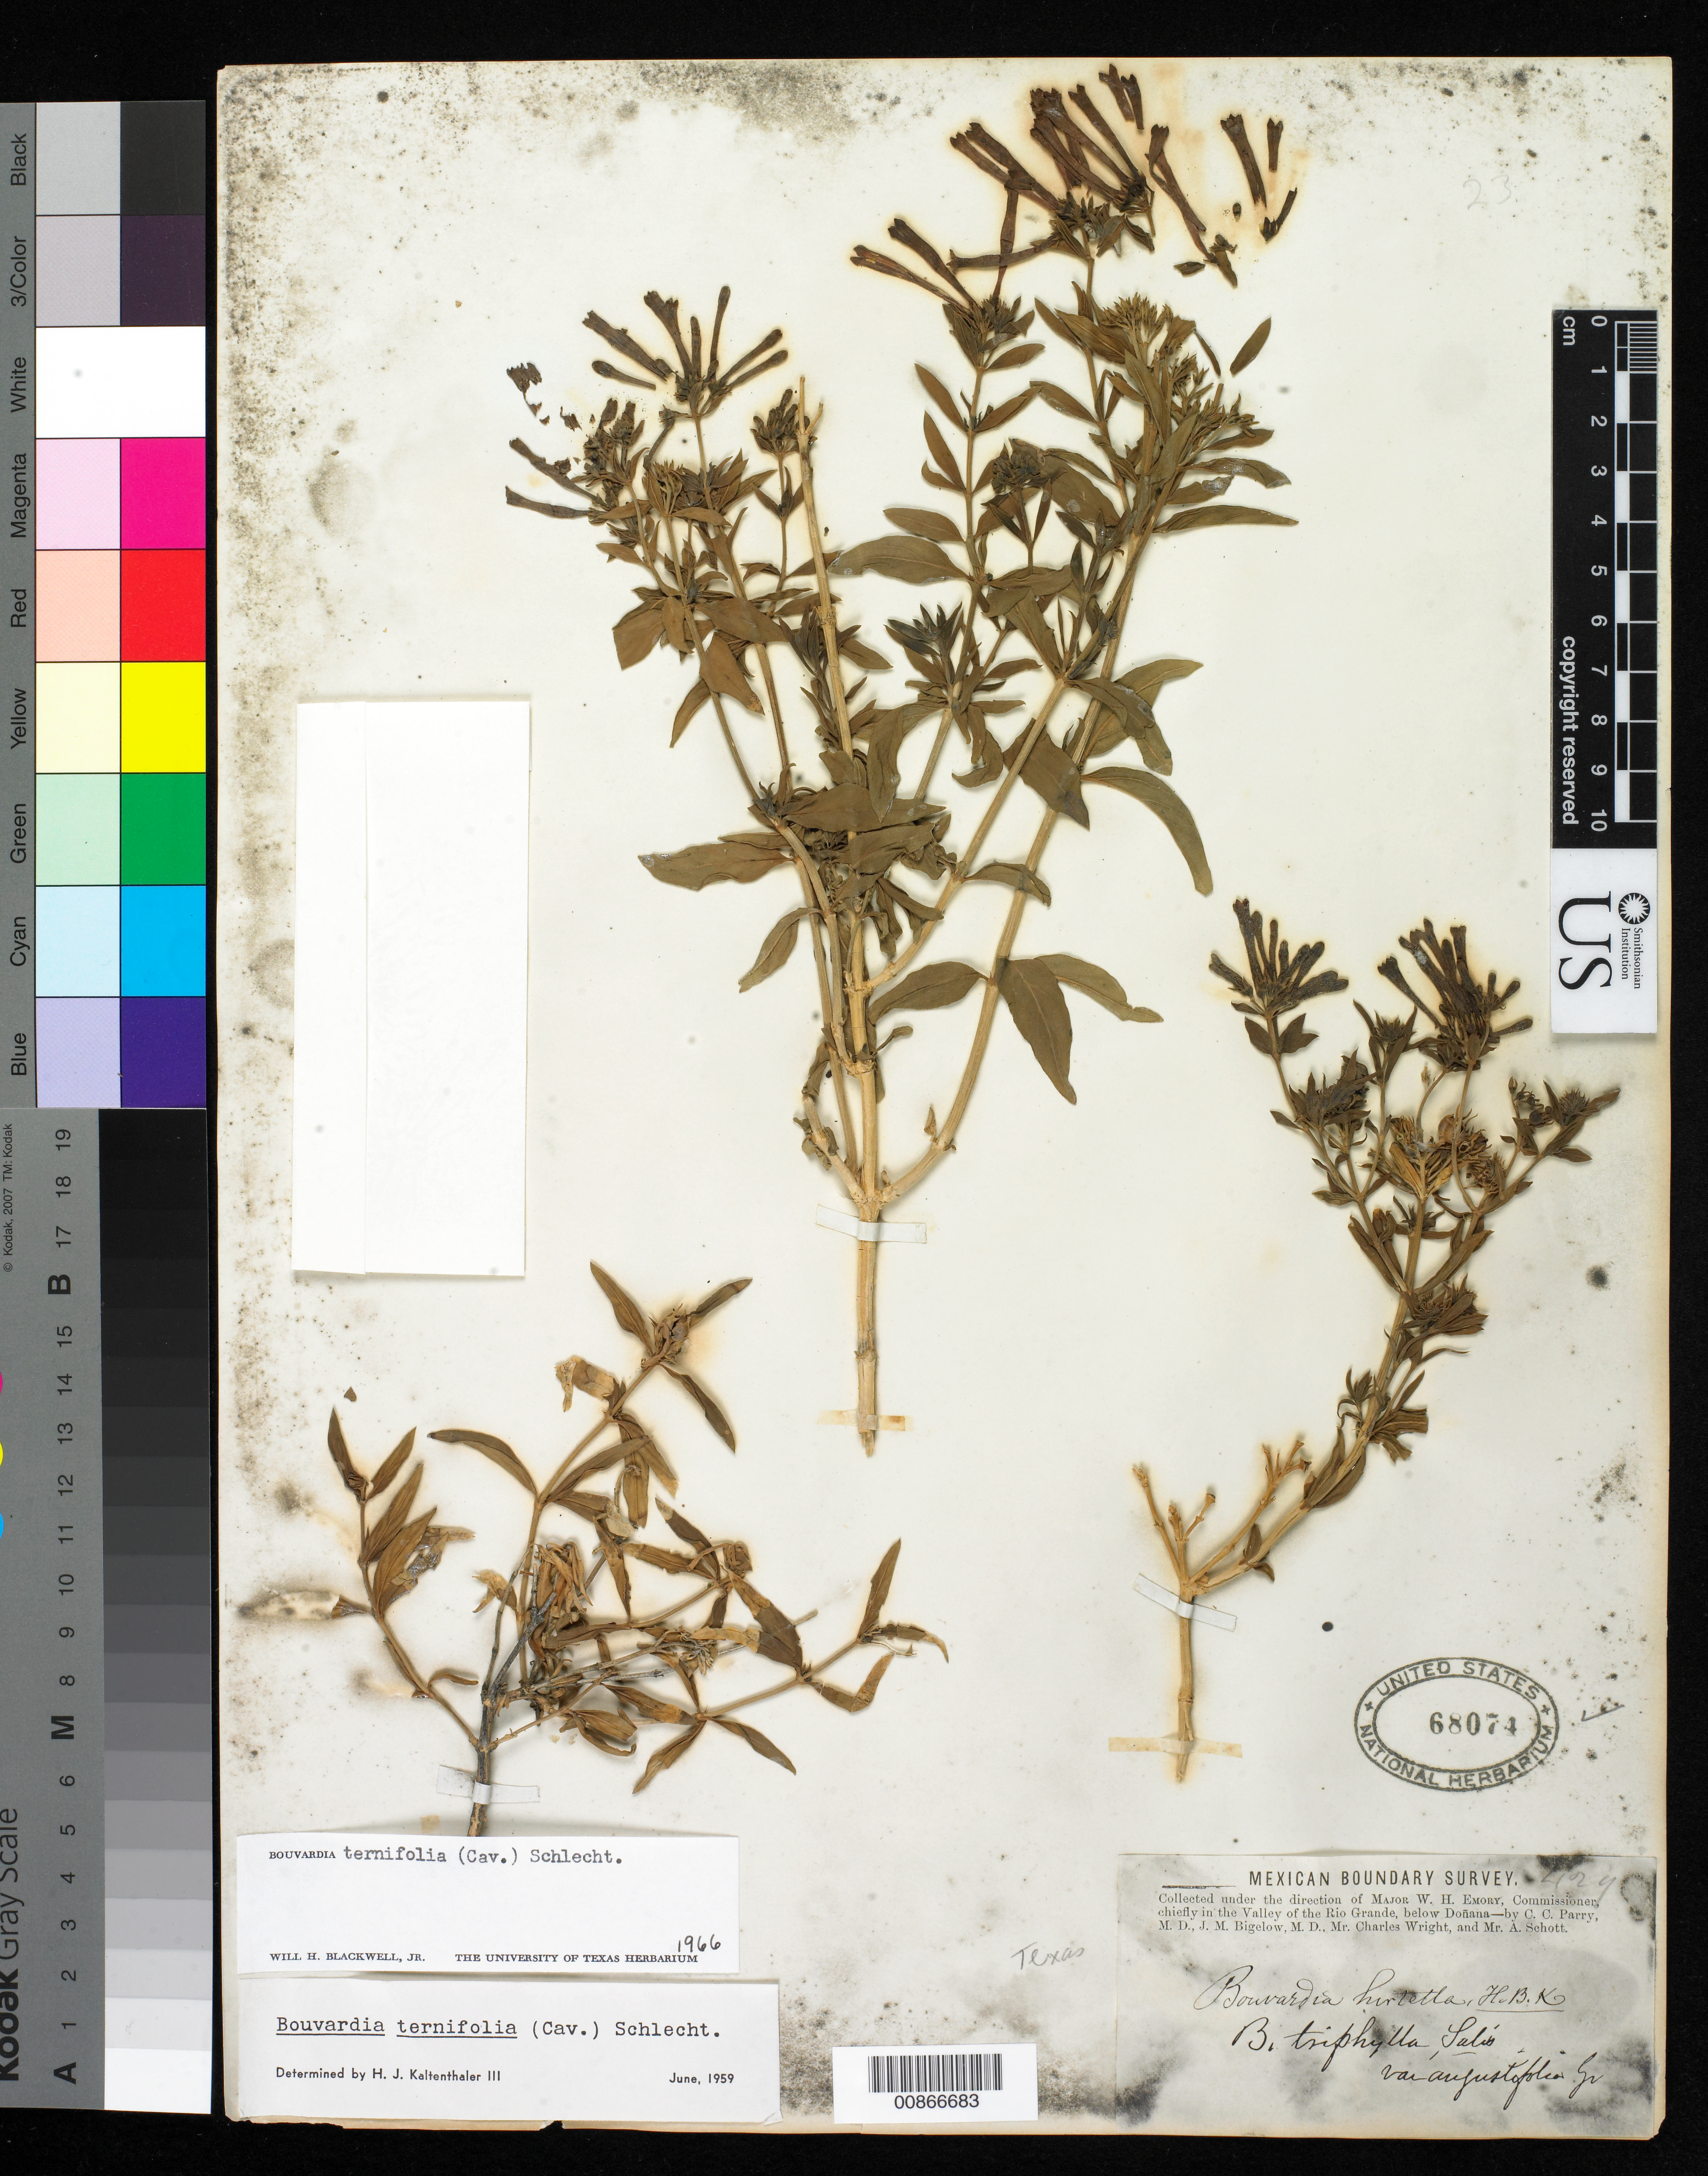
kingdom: Plantae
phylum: Tracheophyta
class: Magnoliopsida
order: Gentianales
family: Rubiaceae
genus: Bouvardia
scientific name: Bouvardia tenuifolia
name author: Standl.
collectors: C. C. Parry, J. M. Bigelow, C. Wright & A. C. V. Schott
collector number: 427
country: United States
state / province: Texas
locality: Valley of the Rio Grande, below Doñana.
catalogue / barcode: US 68074